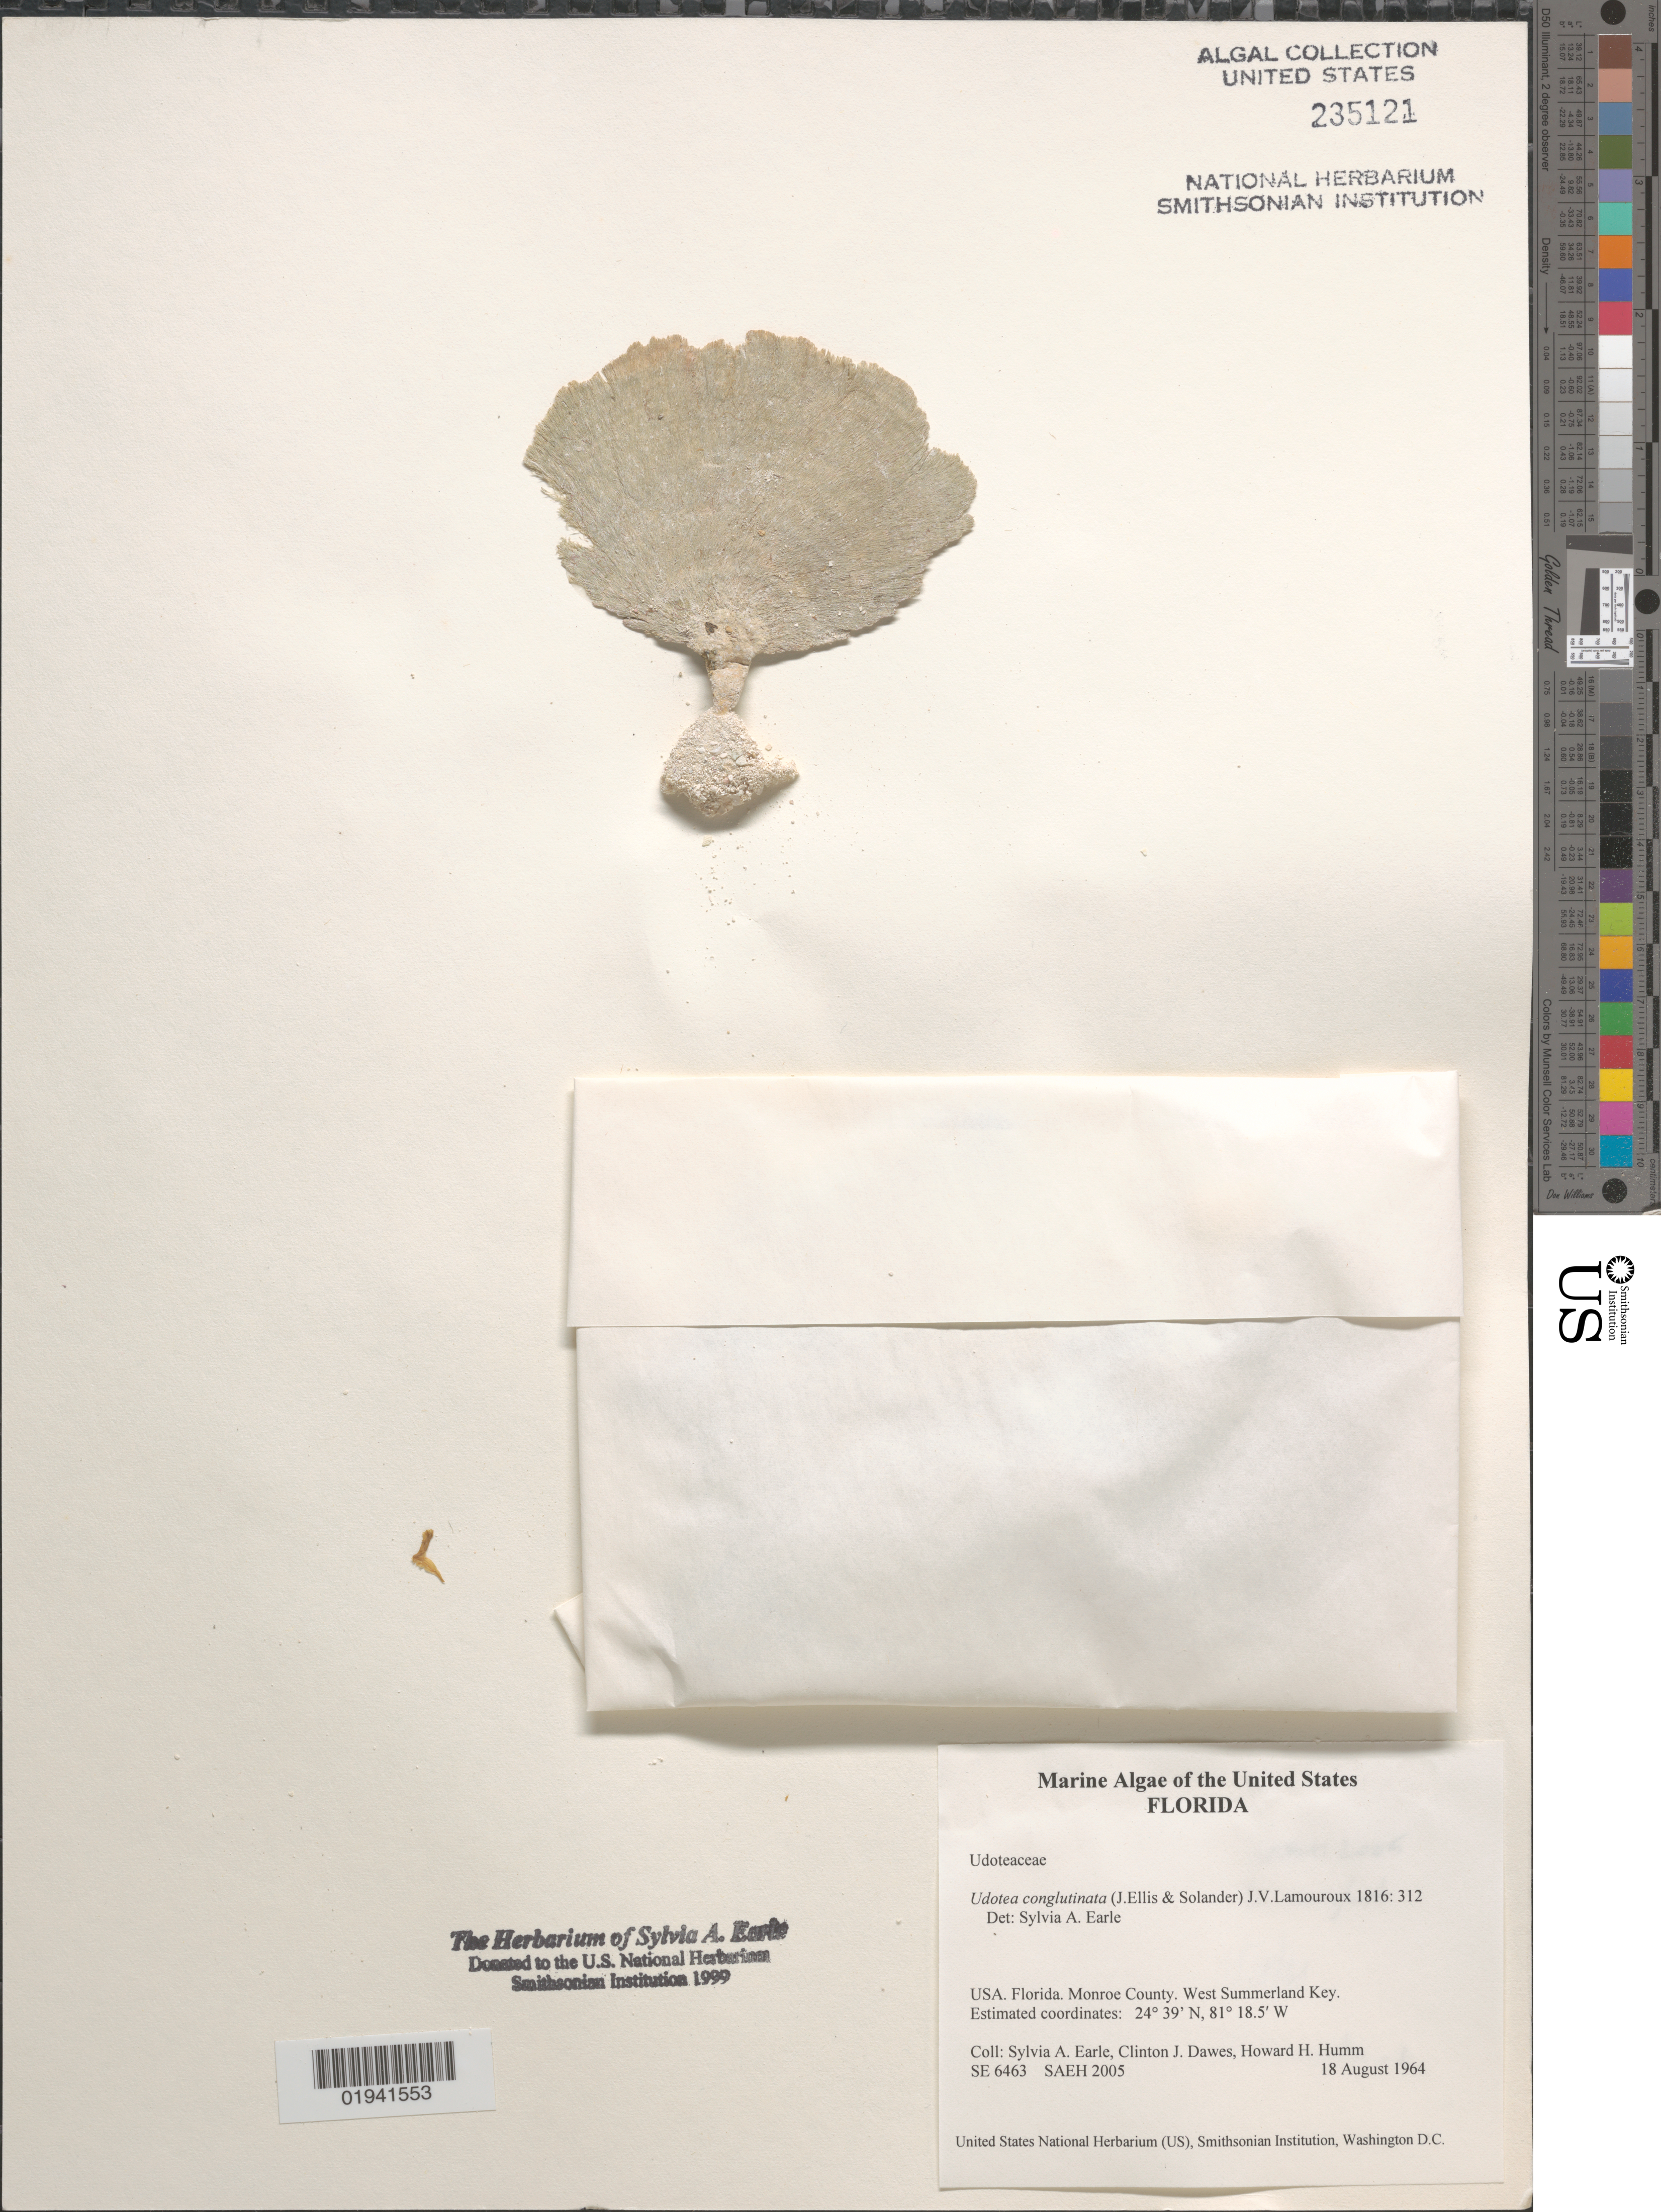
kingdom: Plantae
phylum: Chlorophyta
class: Ulvophyceae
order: Bryopsidales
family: Udoteaceae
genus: Udotea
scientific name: Udotea conglutinata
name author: (Ellis & Sol.) J.V.Lamouroux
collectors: S. A. Earle, C. Dawes & H. Humm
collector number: SE6463/SAEH2005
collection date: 1964-08-18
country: United States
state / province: Florida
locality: Monroe County. West Summerland Key.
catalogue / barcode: US 235121